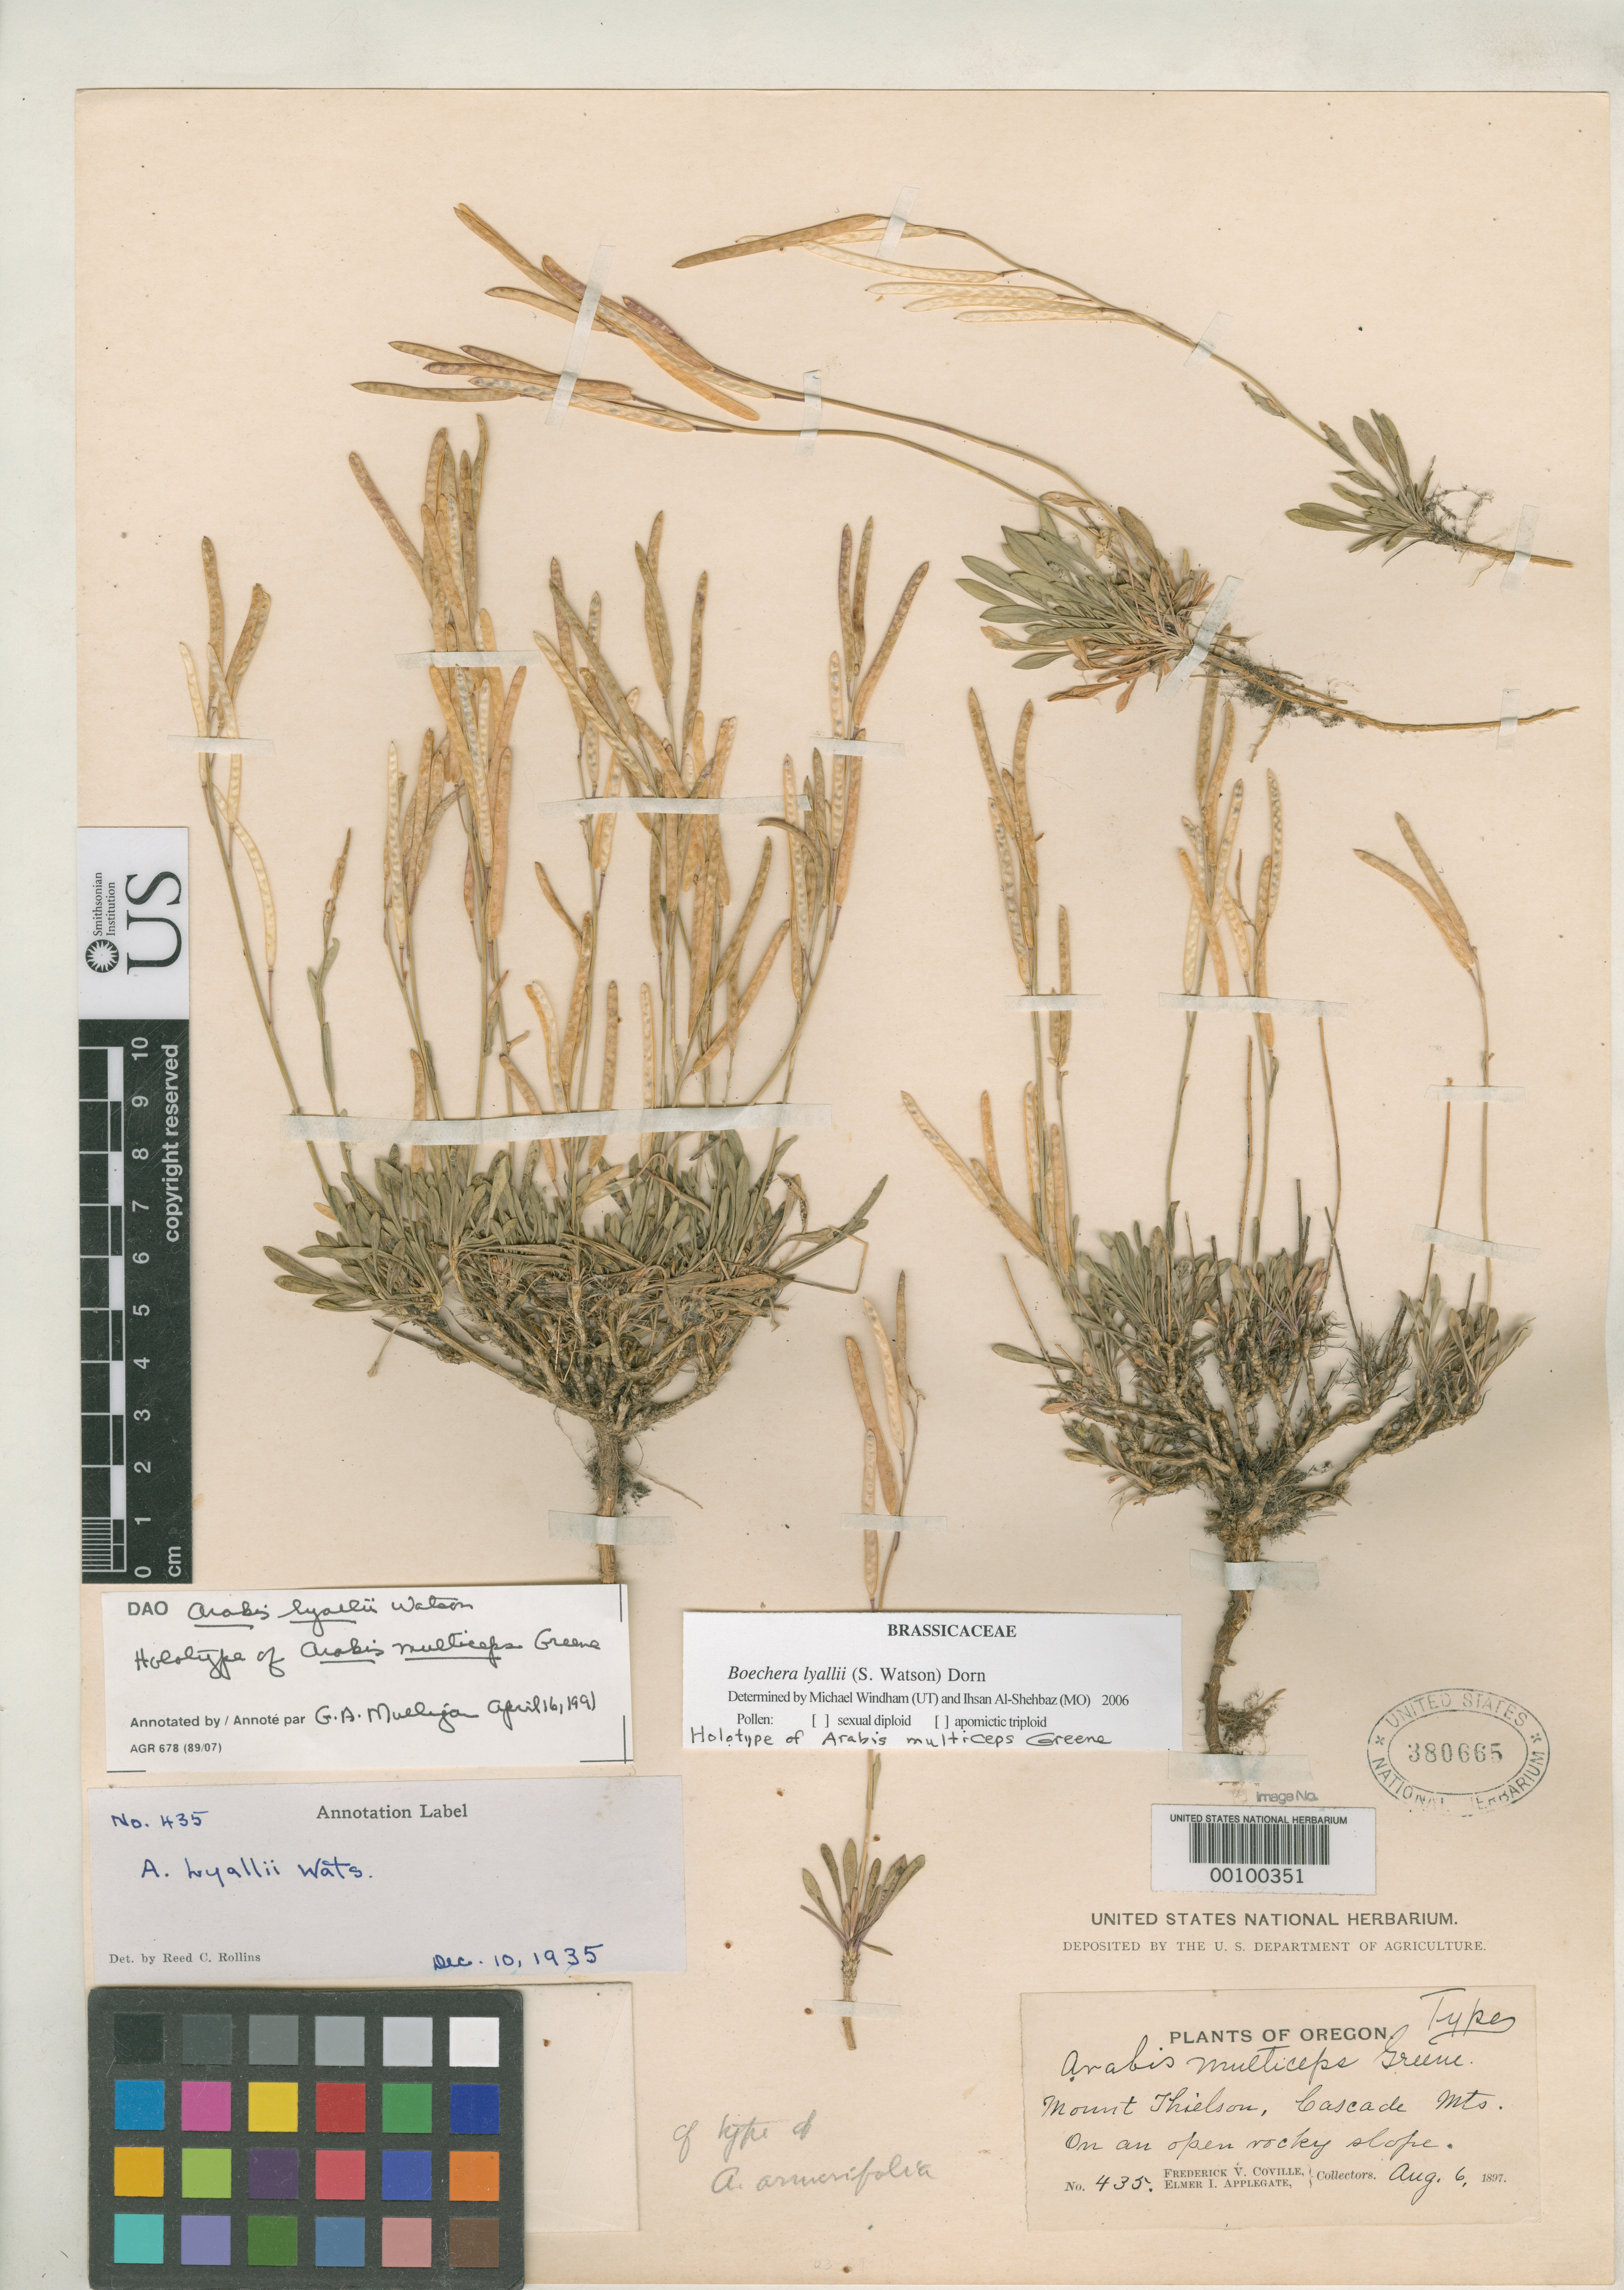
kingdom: Plantae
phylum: Tracheophyta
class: Magnoliopsida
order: Brassicales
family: Brassicaceae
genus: Arabis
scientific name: Arabis multiceps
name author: Greene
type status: Holotype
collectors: F. V. Coville & E. I. Applegate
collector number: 435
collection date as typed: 06 Aug 1897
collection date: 1897-08-06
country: United States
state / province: Oregon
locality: Cascade Range; Mt. Thielsen.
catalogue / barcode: US 380665